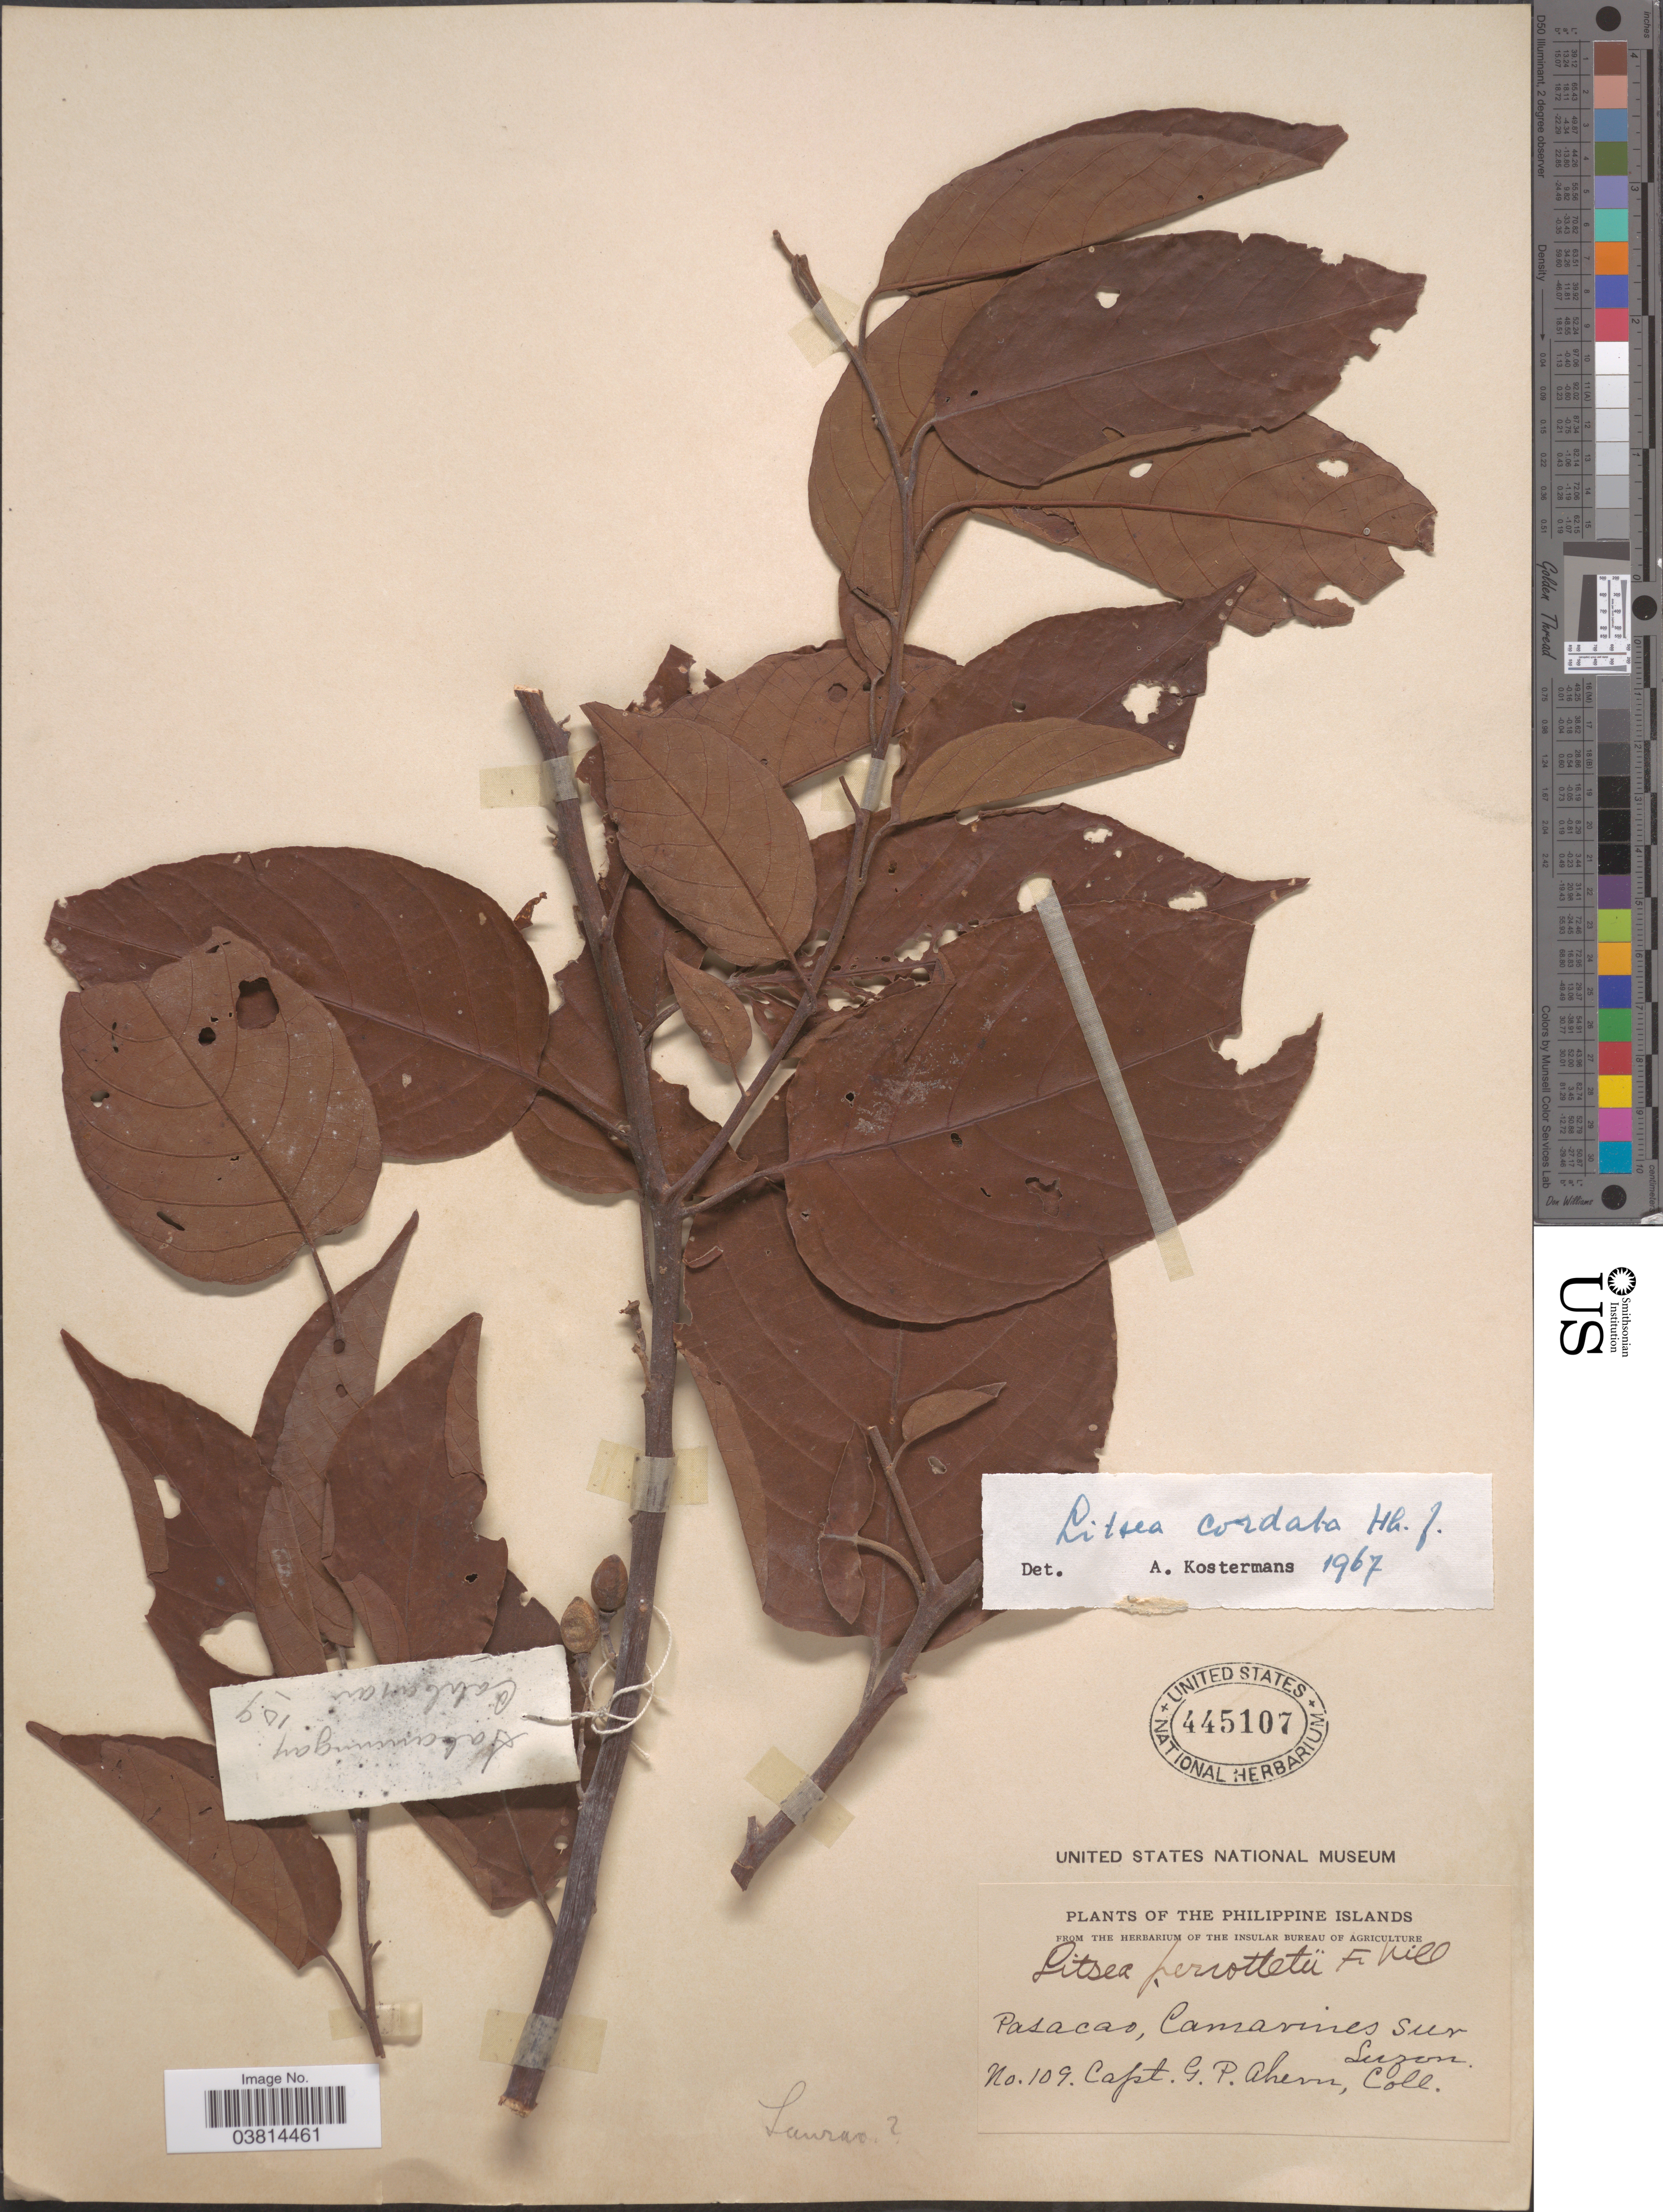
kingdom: Plantae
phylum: Tracheophyta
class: Magnoliopsida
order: Laurales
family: Lauraceae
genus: Litsea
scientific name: Litsea cordata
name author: Hook. f.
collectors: G. Ahern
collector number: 109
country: Philippines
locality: Pasacao, Camarines Sur. Luzon.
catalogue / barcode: US 445107